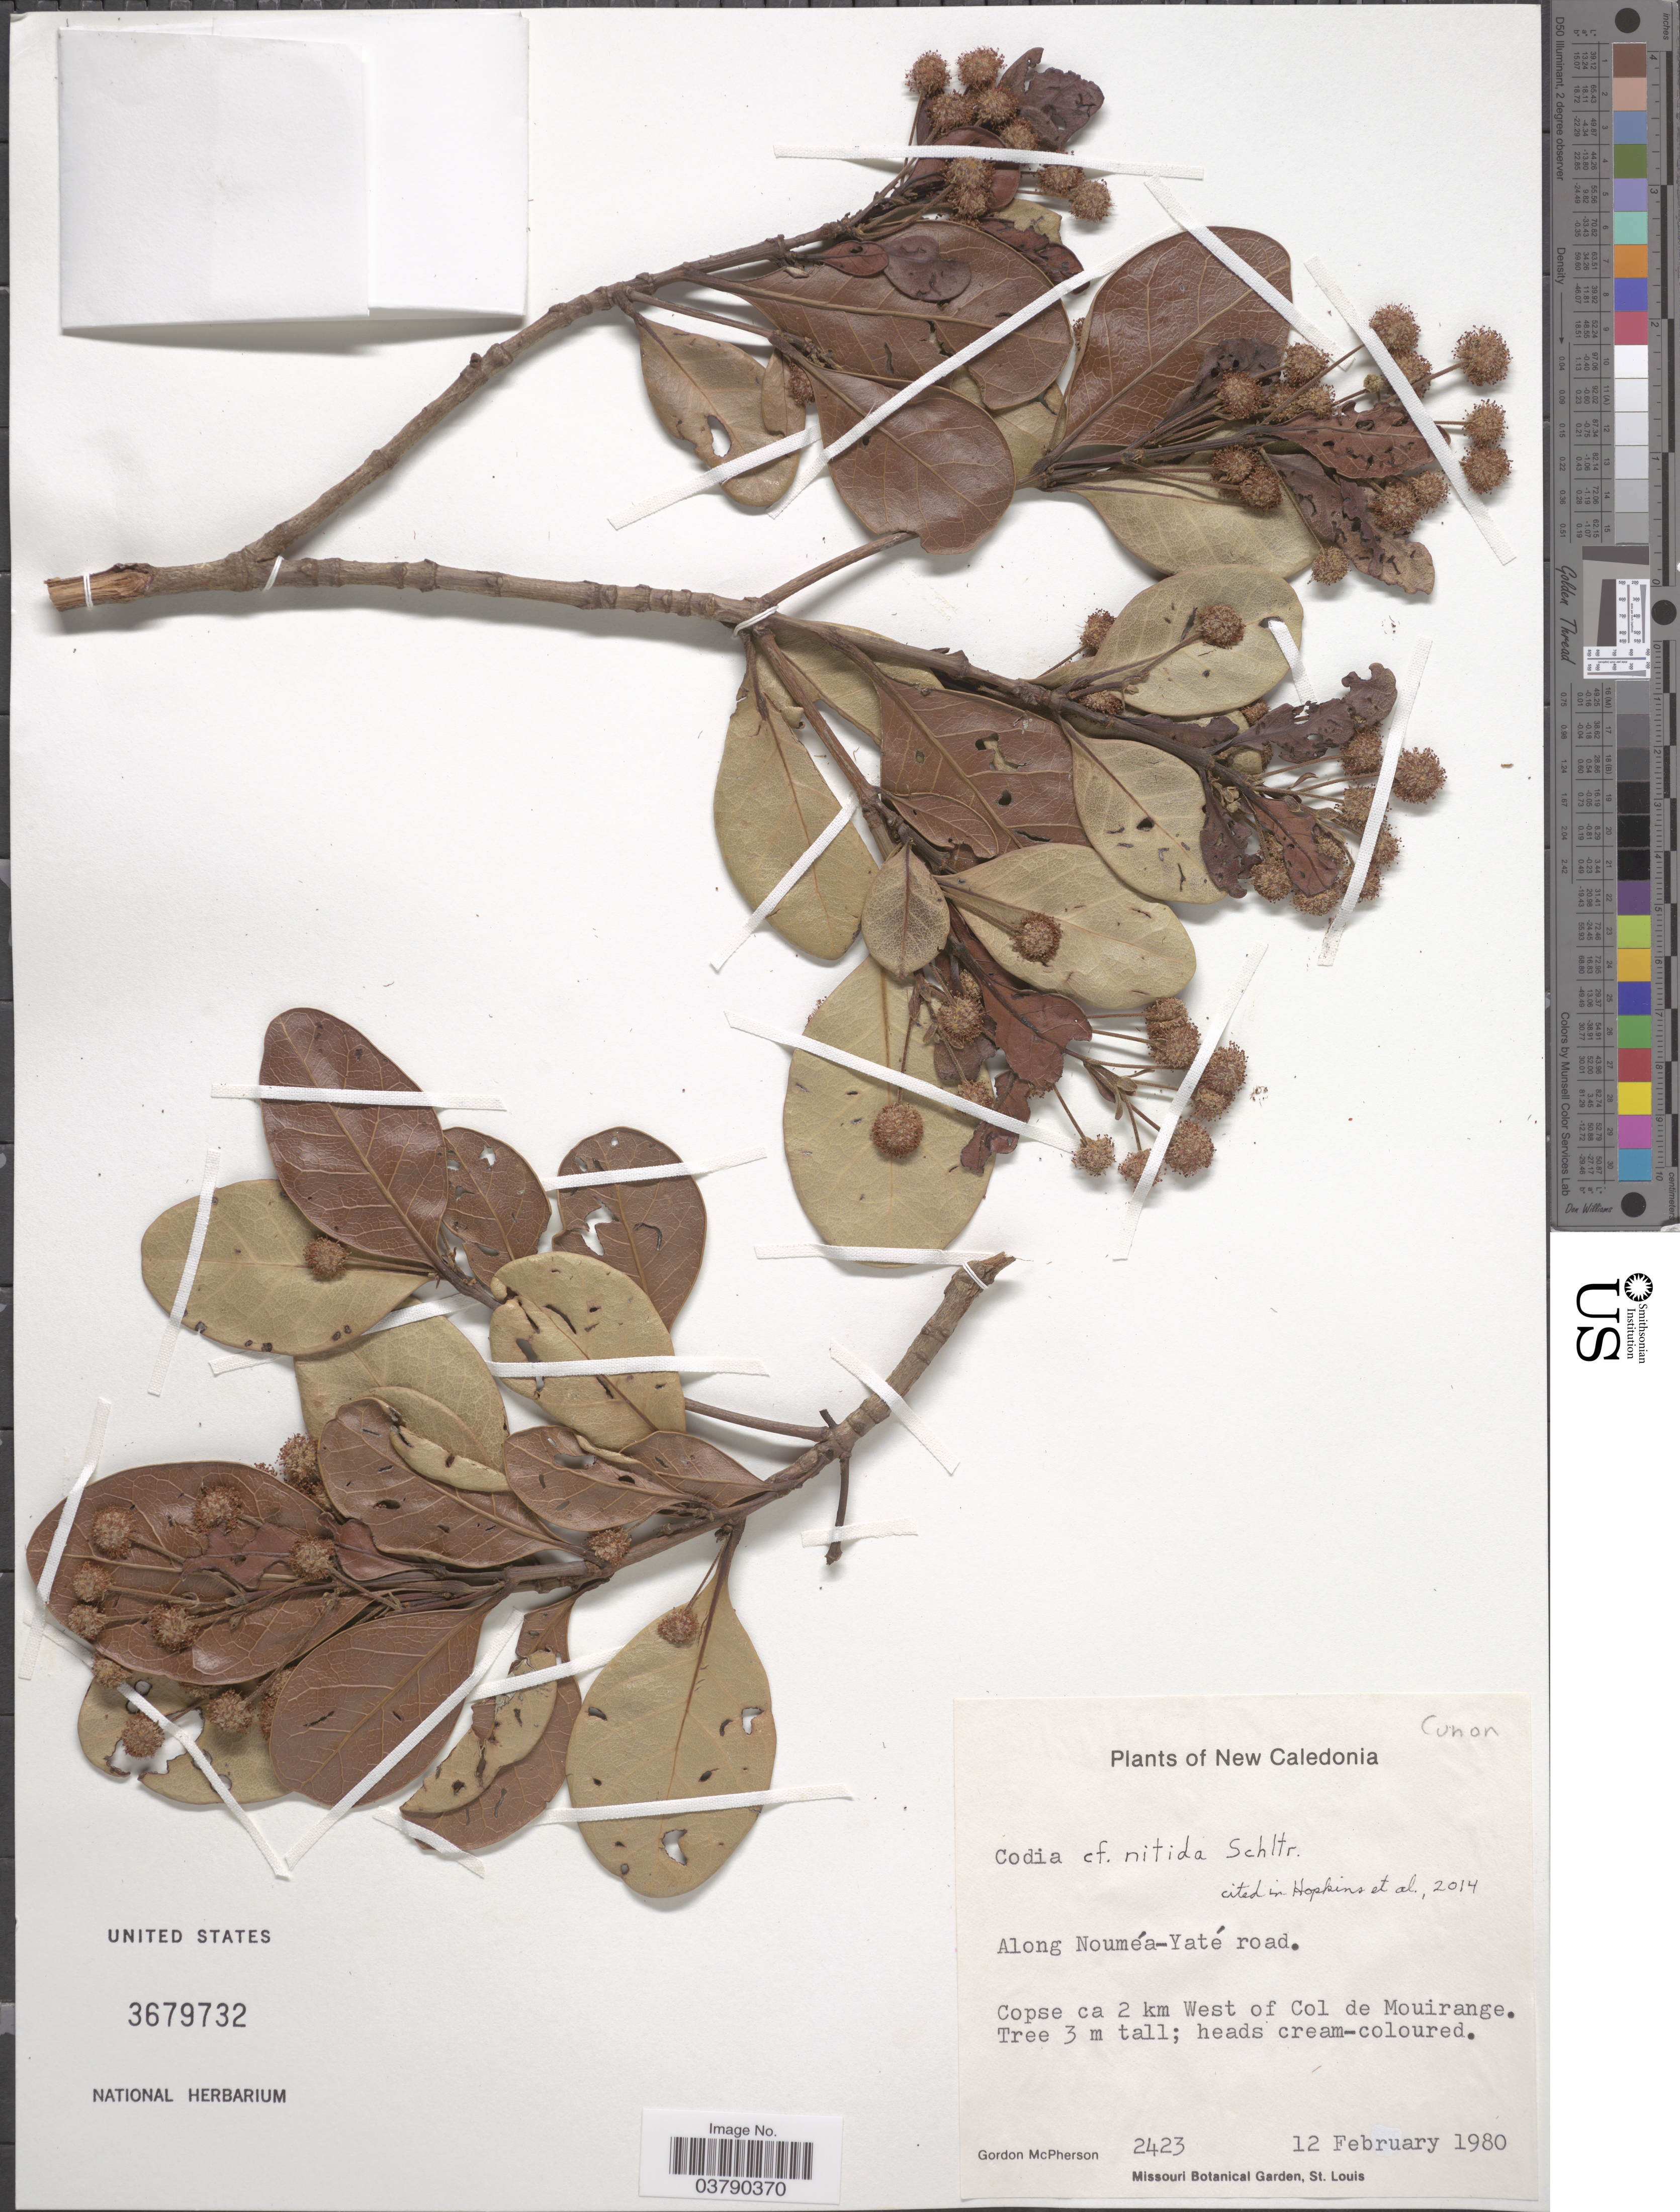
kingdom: Plantae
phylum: Tracheophyta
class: Magnoliopsida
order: Oxalidales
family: Cunoniaceae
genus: Codia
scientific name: Codia nitida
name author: Schltr.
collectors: G. McPherson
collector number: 2423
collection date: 1980-02-12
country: New Caledonia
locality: Along Nouméa-Yaté road. Copse ca 2 km West of Col de Mouirange.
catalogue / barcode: US 3679732